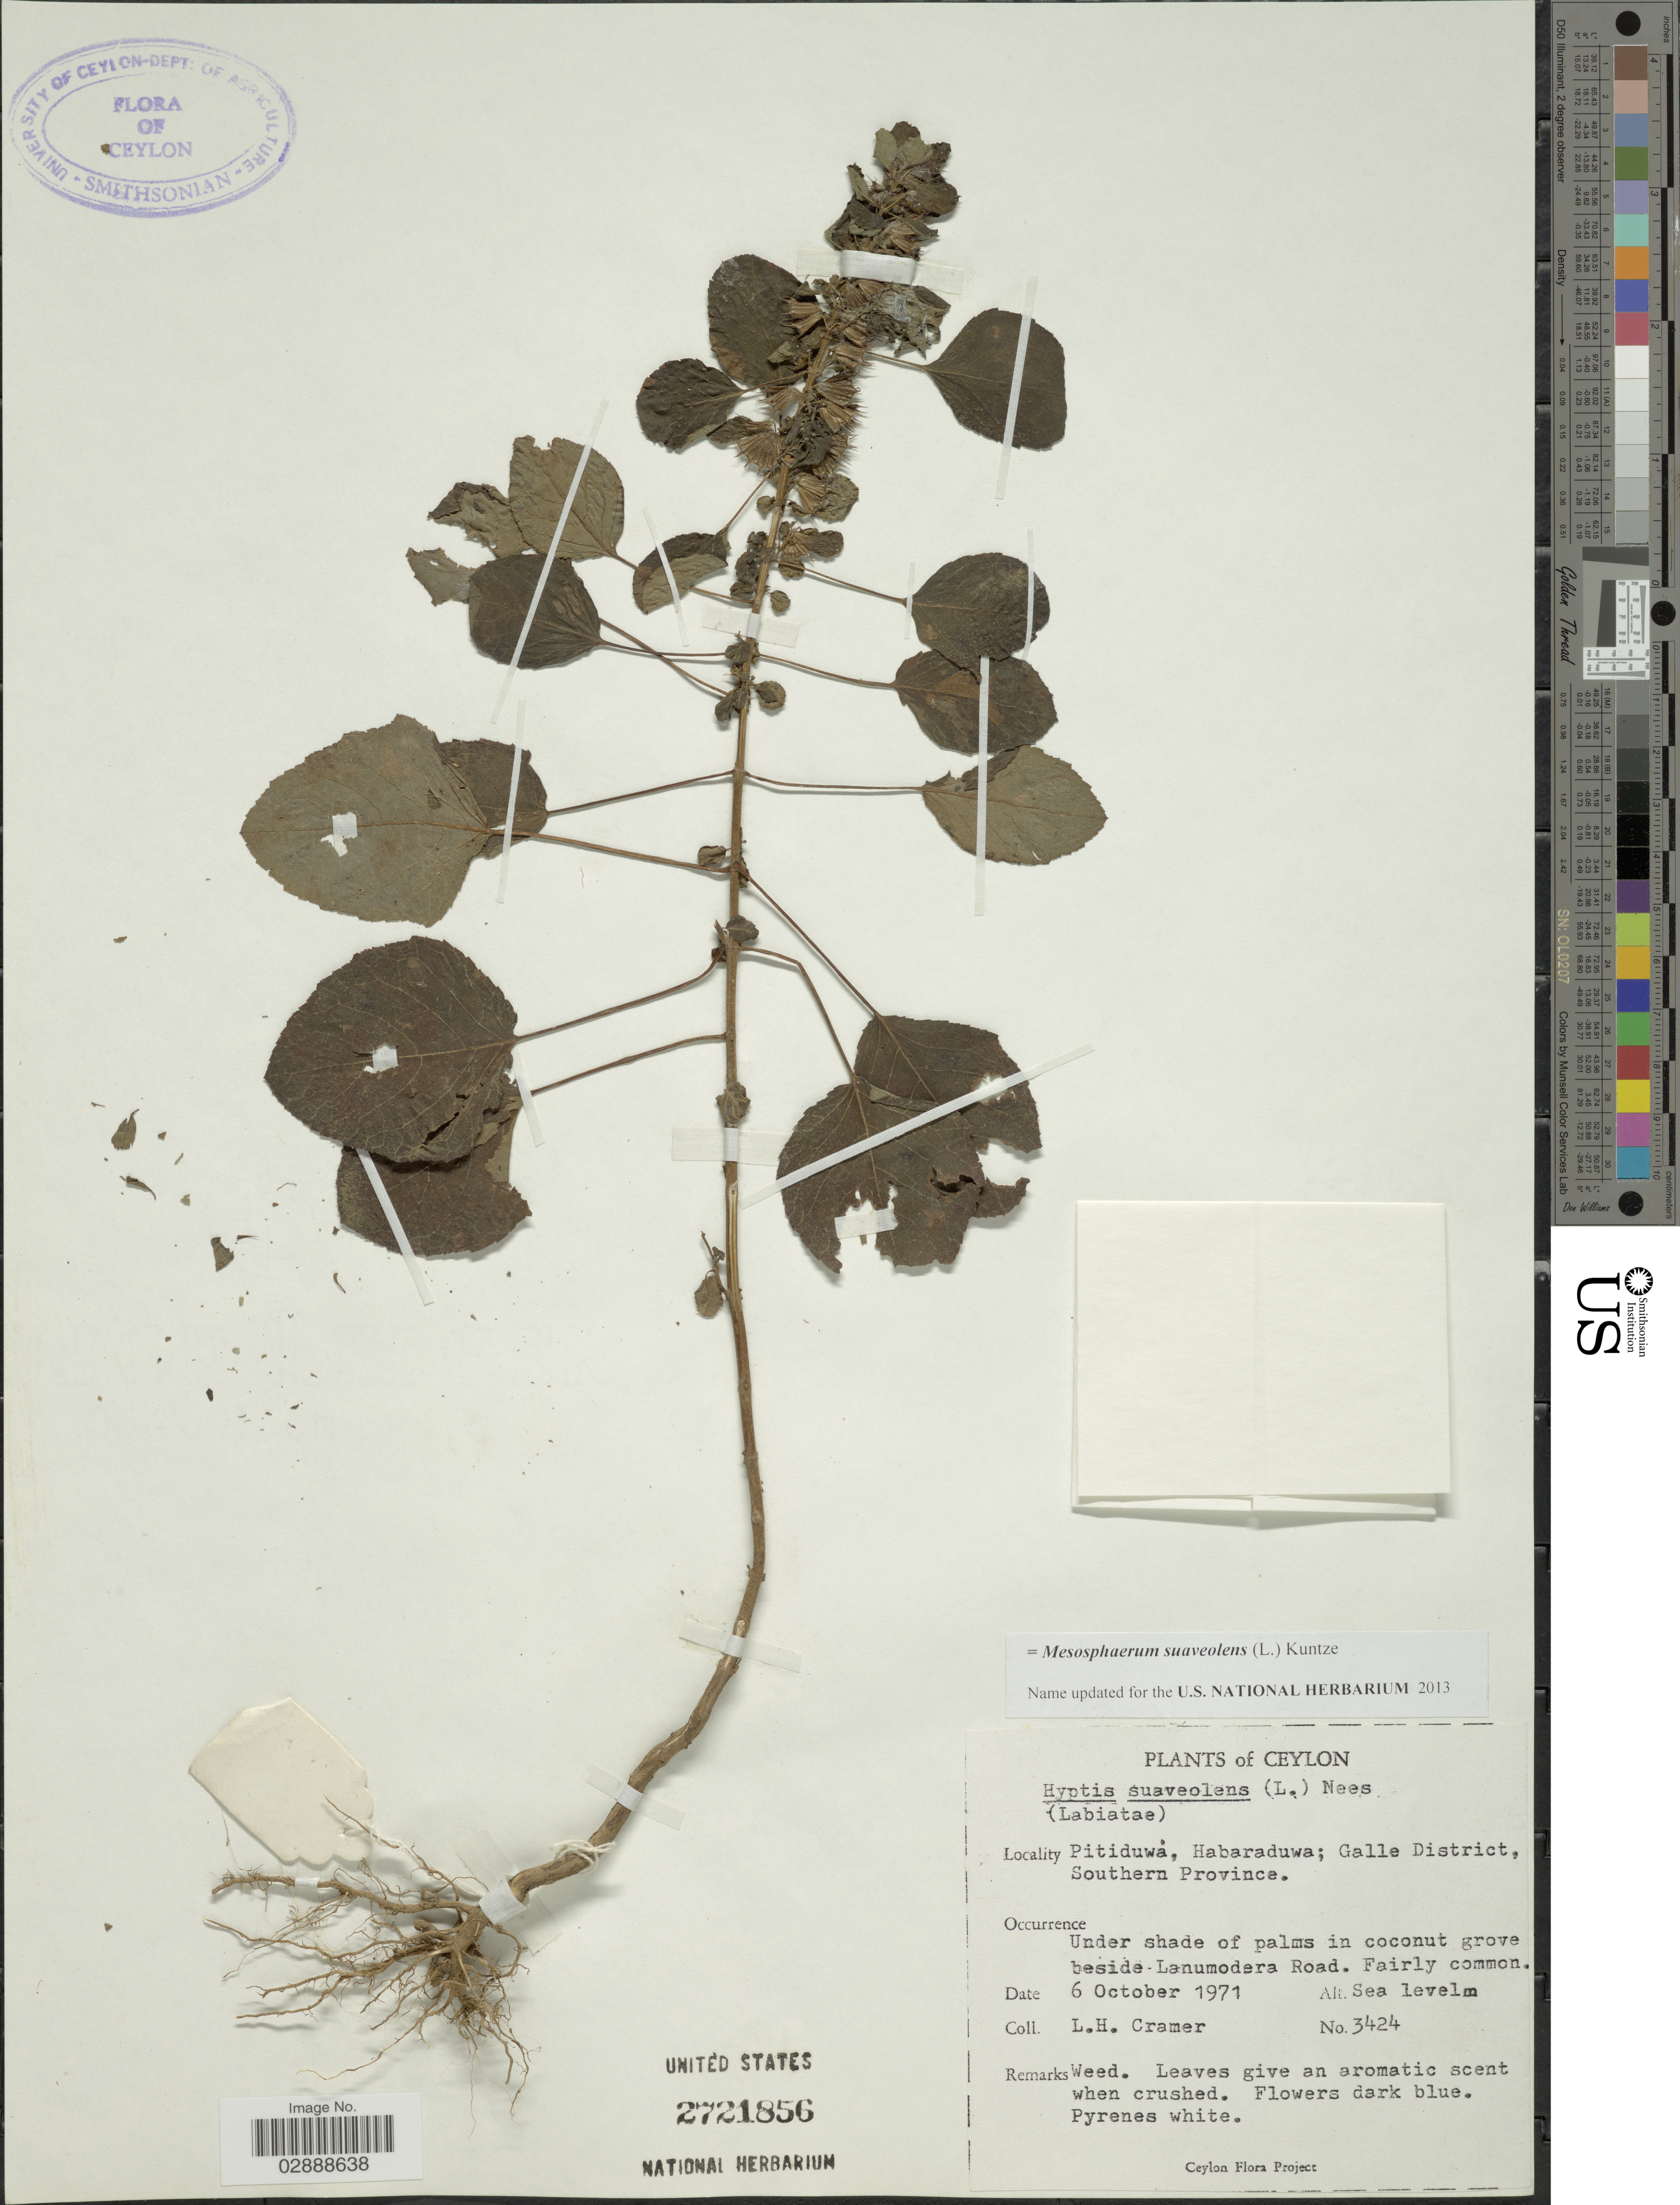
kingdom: Plantae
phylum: Tracheophyta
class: Magnoliopsida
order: Lamiales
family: Lamiaceae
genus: Mesosphaerum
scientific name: Mesosphaerum suaveolens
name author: (L.) Kuntze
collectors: L. H. Cramer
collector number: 3424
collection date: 1971-10-06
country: Sri Lanka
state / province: Southern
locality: Ceylon, Pitiduwa, Habaraduwa; Galle District, Under shade of palms in coconut grove beside Lanumodera Road.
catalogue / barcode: US 2721856